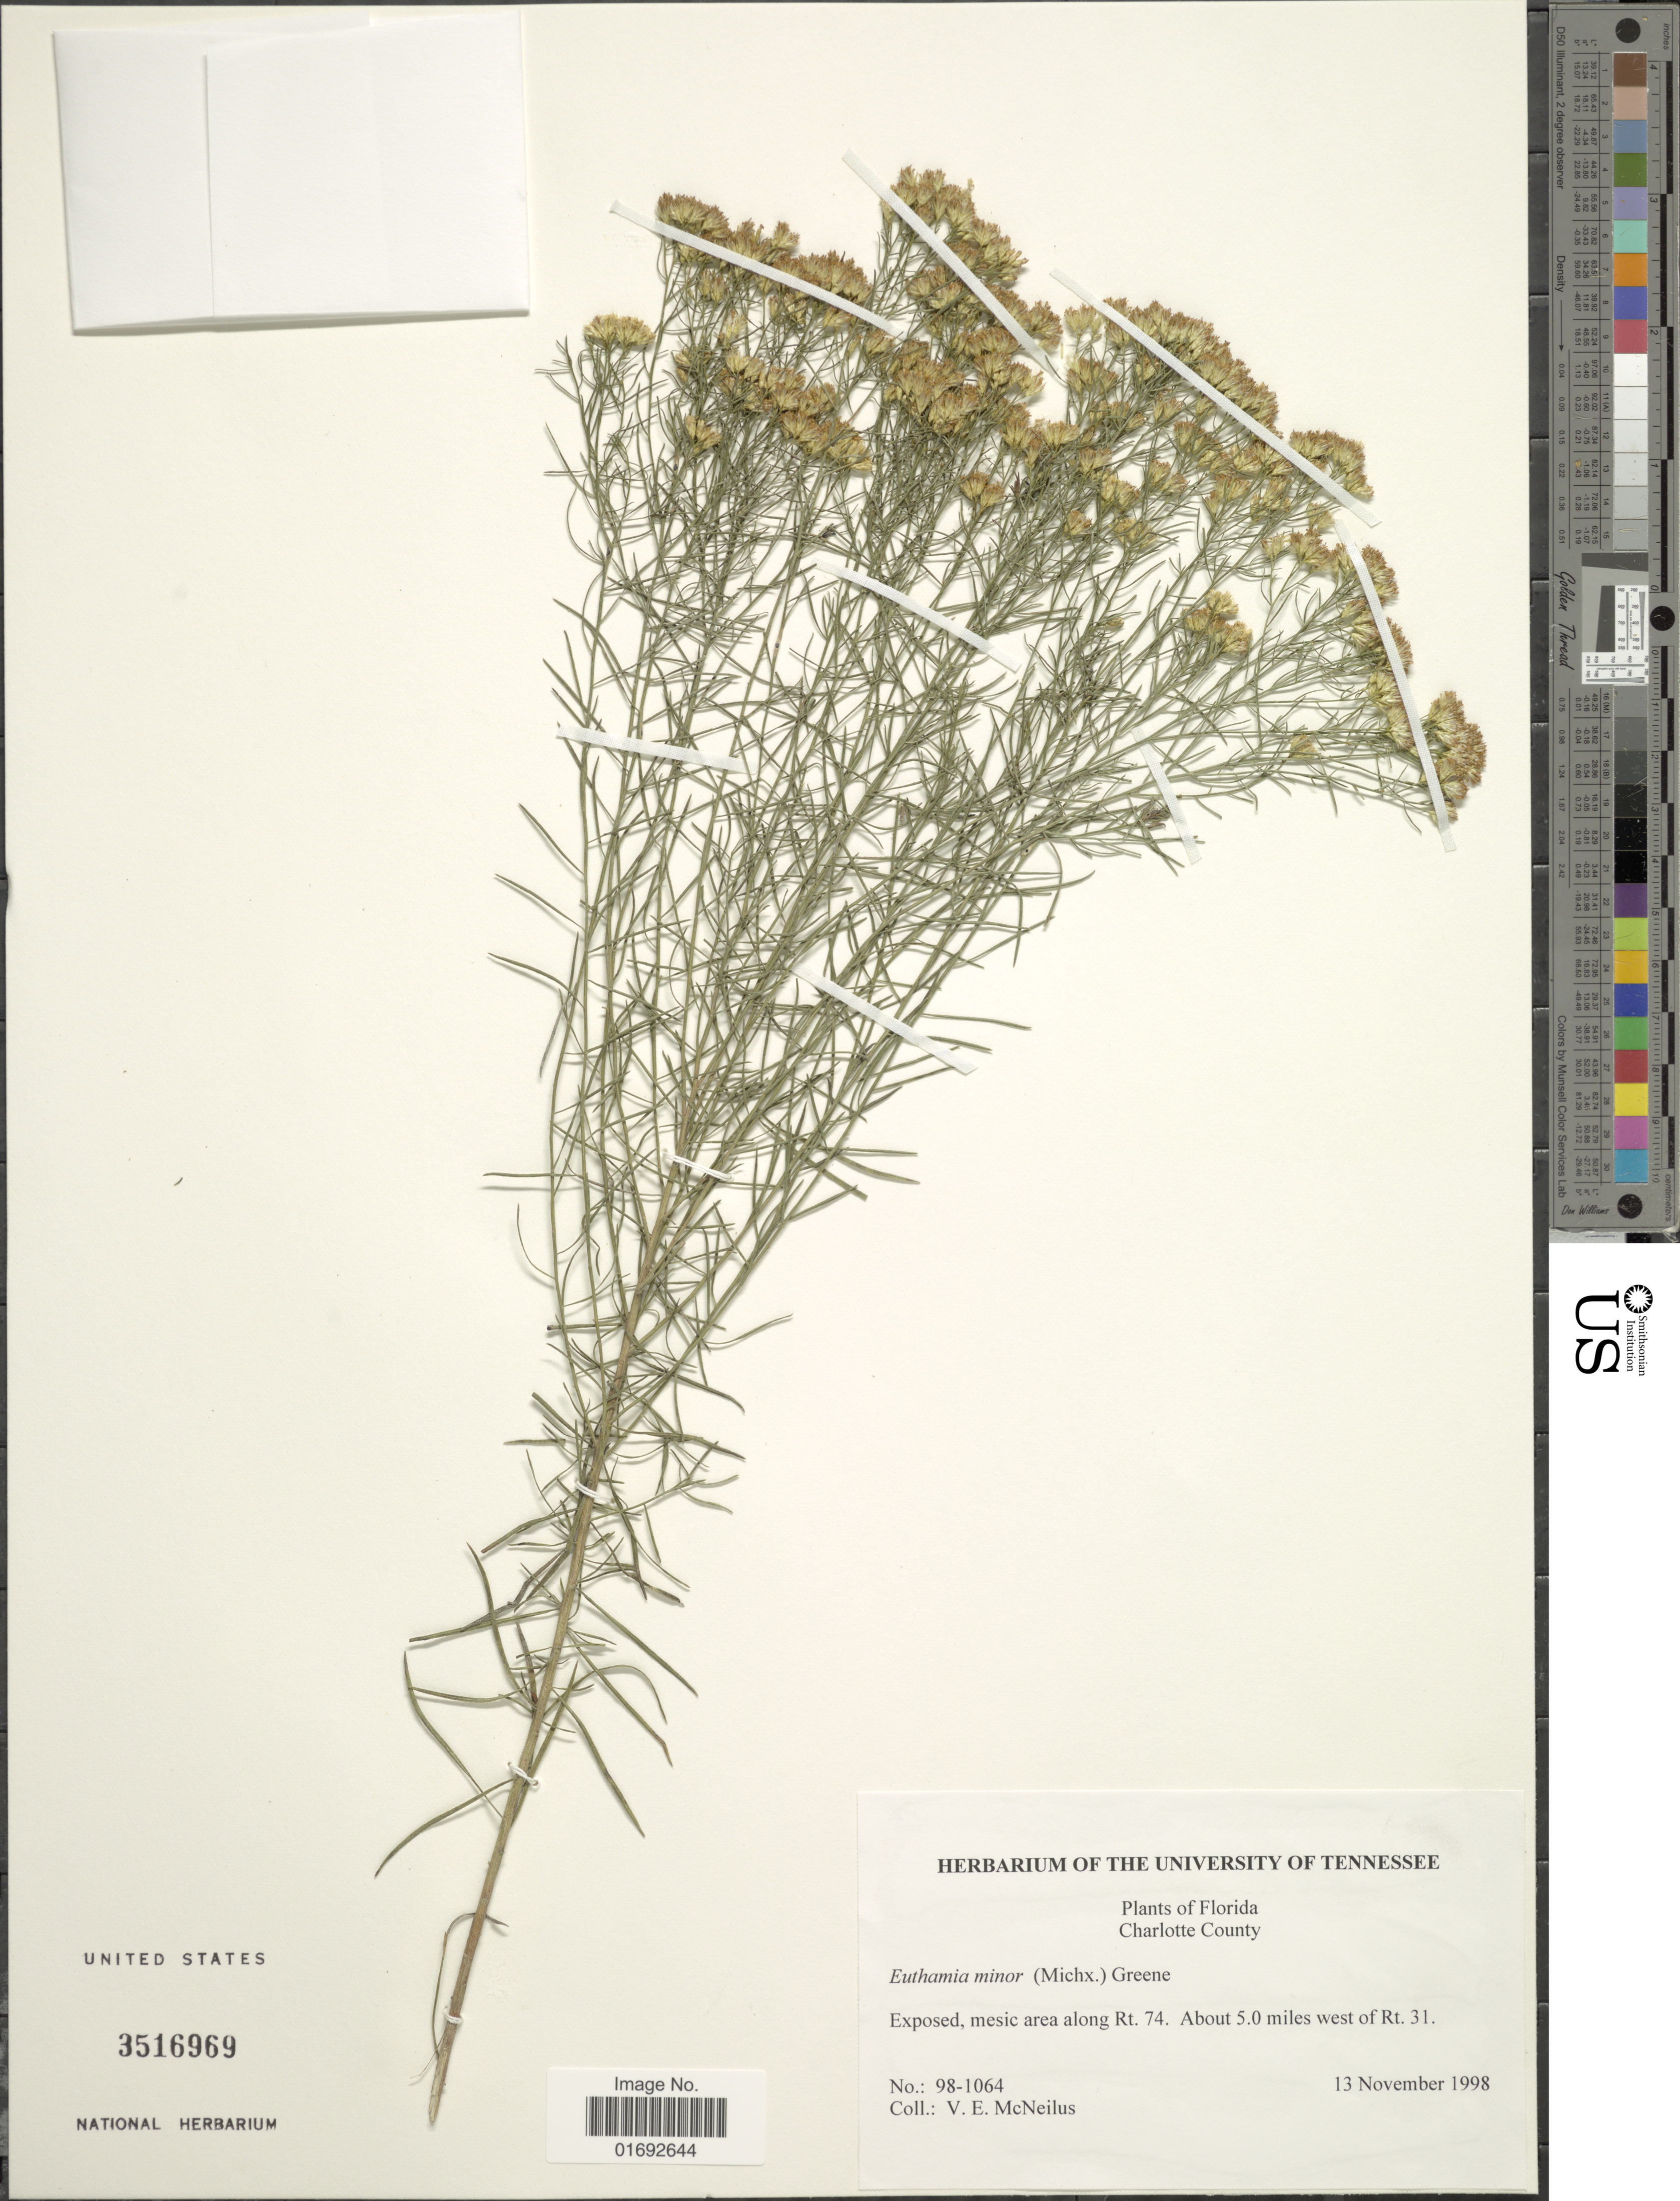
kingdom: Plantae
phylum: Tracheophyta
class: Magnoliopsida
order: Asterales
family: Asteraceae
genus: Euthamia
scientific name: Euthamia caroliniana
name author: (L.) Greene ex Porter & Britton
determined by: Urbatsch, Lowell E., Curator (LSU), Louisiana State University (UNITED STATES)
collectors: V. Mcneilus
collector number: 98-1064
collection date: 1998-11-13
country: United States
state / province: Florida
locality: Charlotte County, area along Rt. 74, about 5.0 miles west of Rt.31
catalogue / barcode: US 3516969